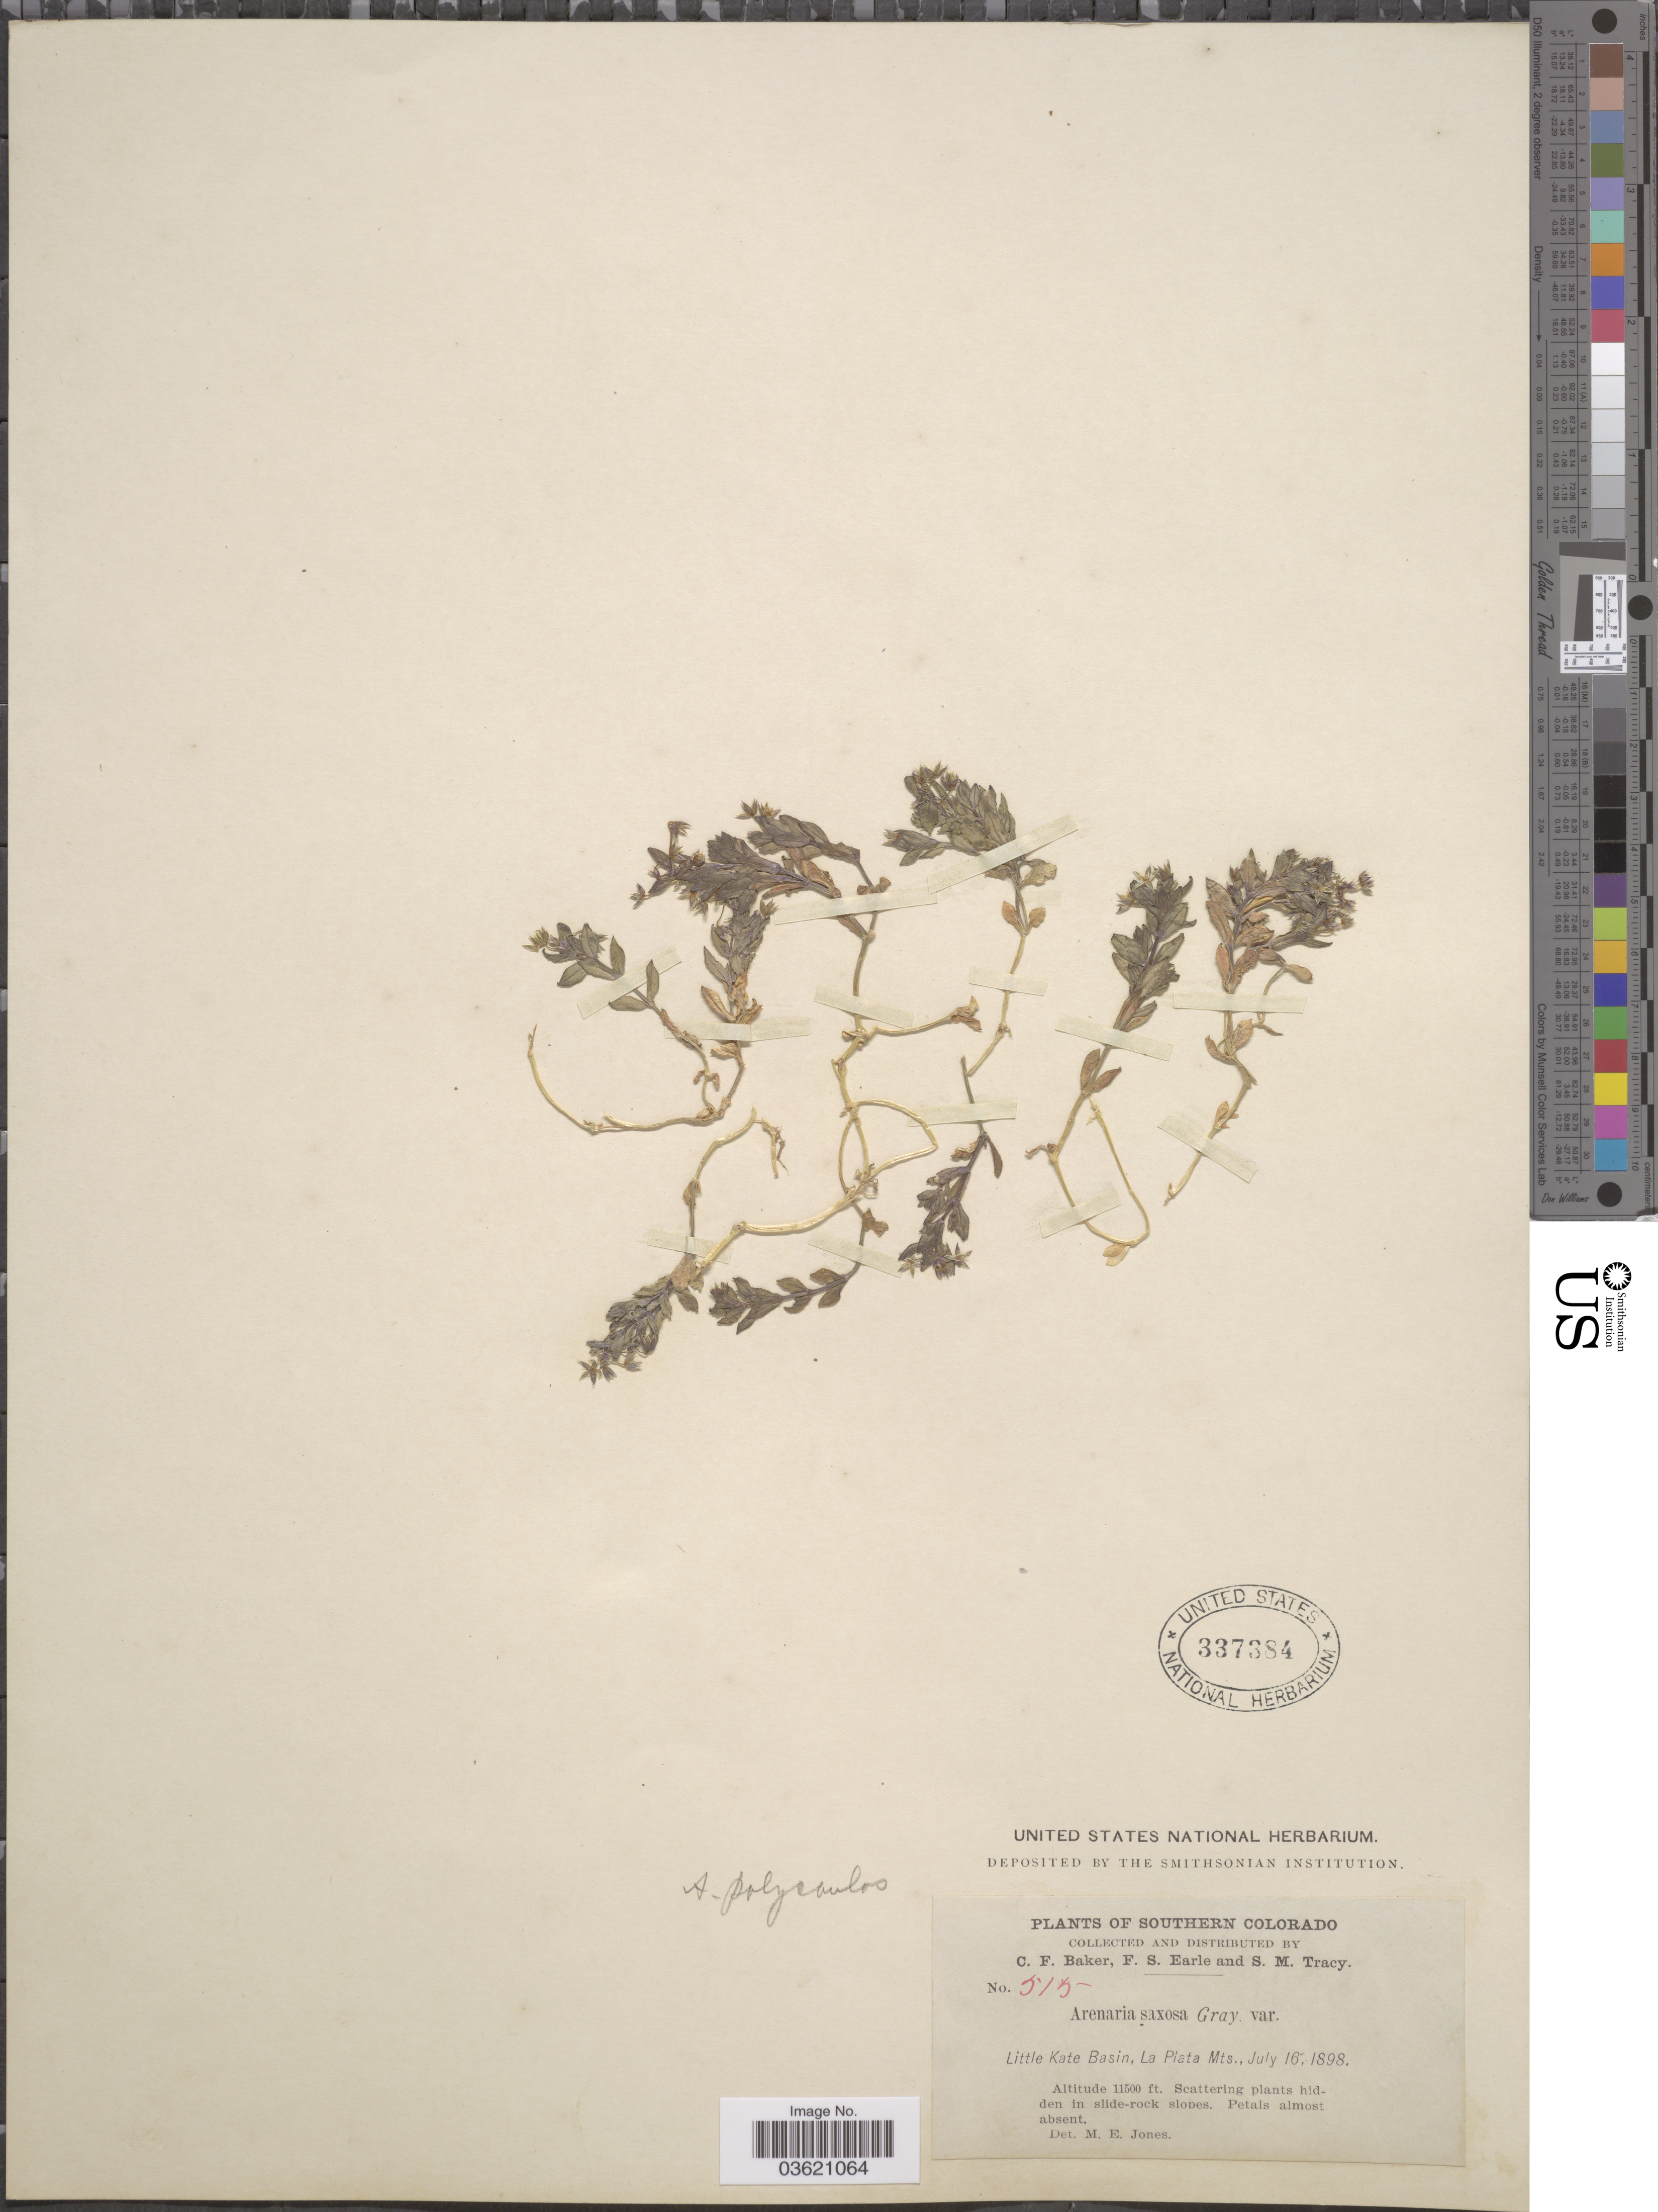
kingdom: Plantae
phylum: Tracheophyta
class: Magnoliopsida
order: Caryophyllales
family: Caryophyllaceae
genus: Arenaria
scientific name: Arenaria polycaulos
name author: Rydb.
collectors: C. F. Baker, F. S. Earle & S. M. Tracy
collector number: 515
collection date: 1898-07-16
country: United States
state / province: Colorado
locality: Southern Colorado. Little Kate Basin, La Plata Mts.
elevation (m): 3505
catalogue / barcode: US 337384